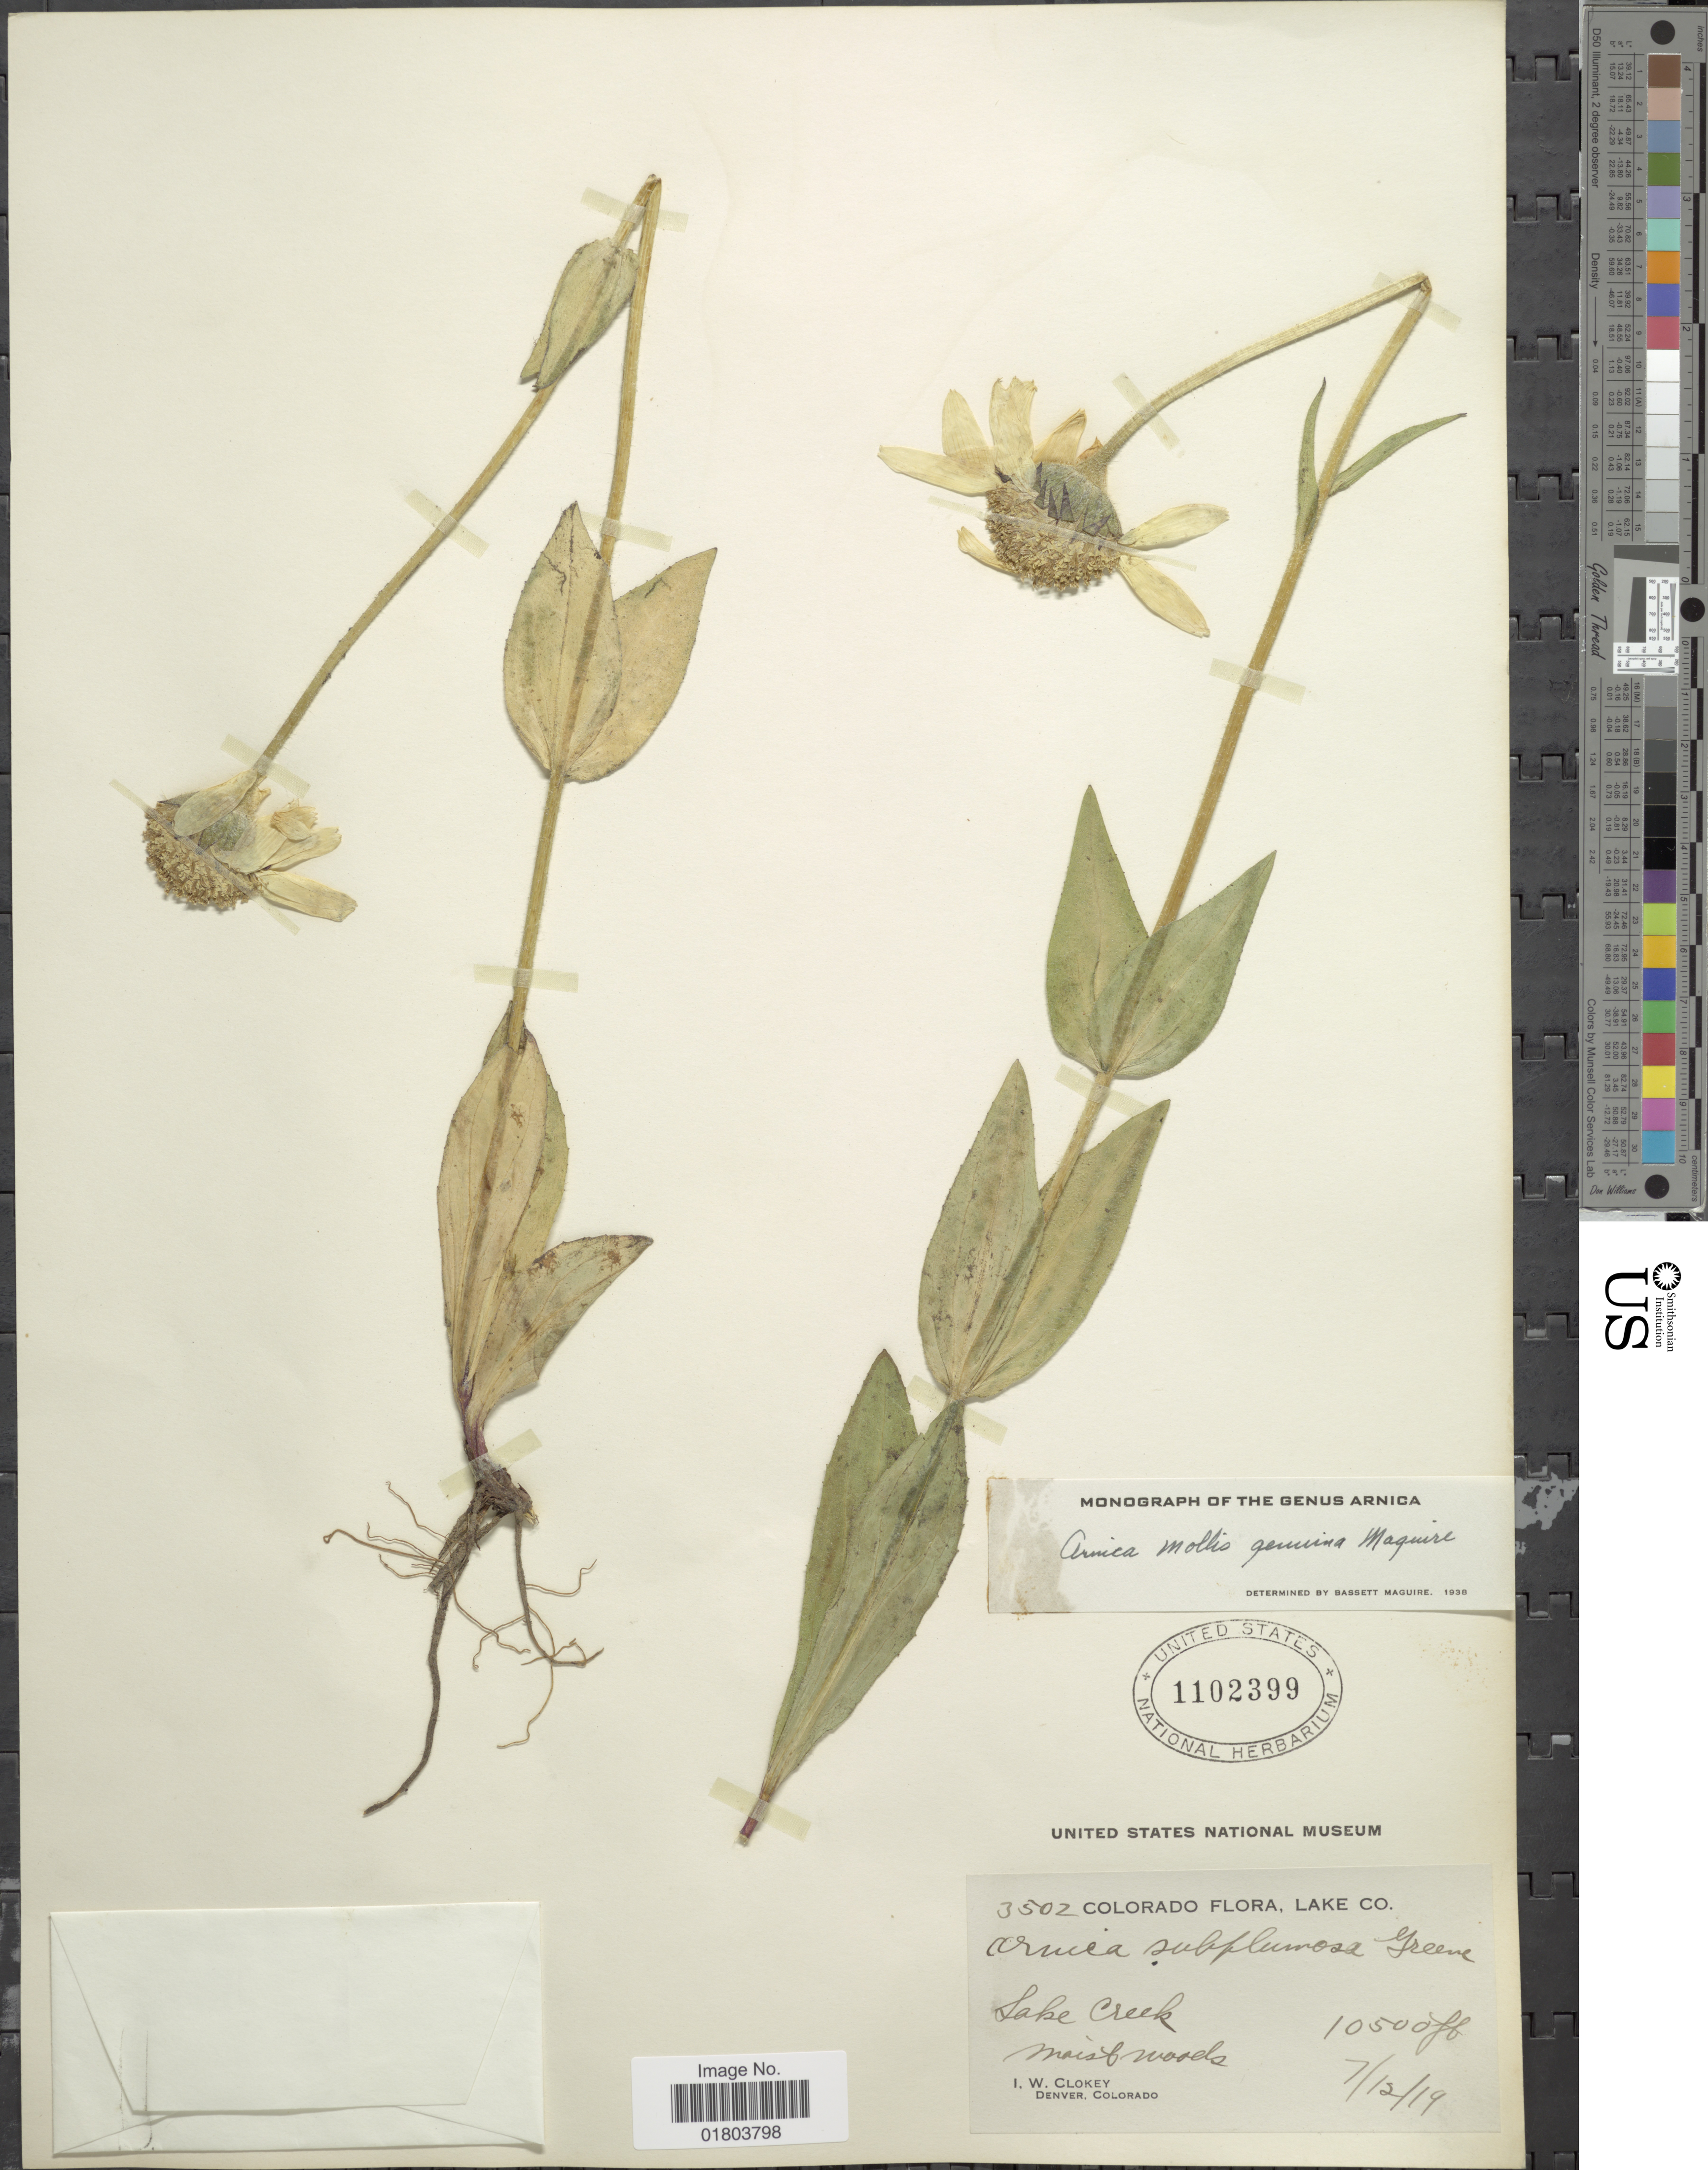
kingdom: Plantae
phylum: Tracheophyta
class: Magnoliopsida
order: Asterales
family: Asteraceae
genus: Arnica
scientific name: Arnica mollis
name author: Hook.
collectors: I. W. Clokey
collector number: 3502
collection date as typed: Transcribed d/m/y: 12/7/19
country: United States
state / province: Colorado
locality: Lake Co, Lake Creek, Moist woods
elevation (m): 3200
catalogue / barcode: US 1102399